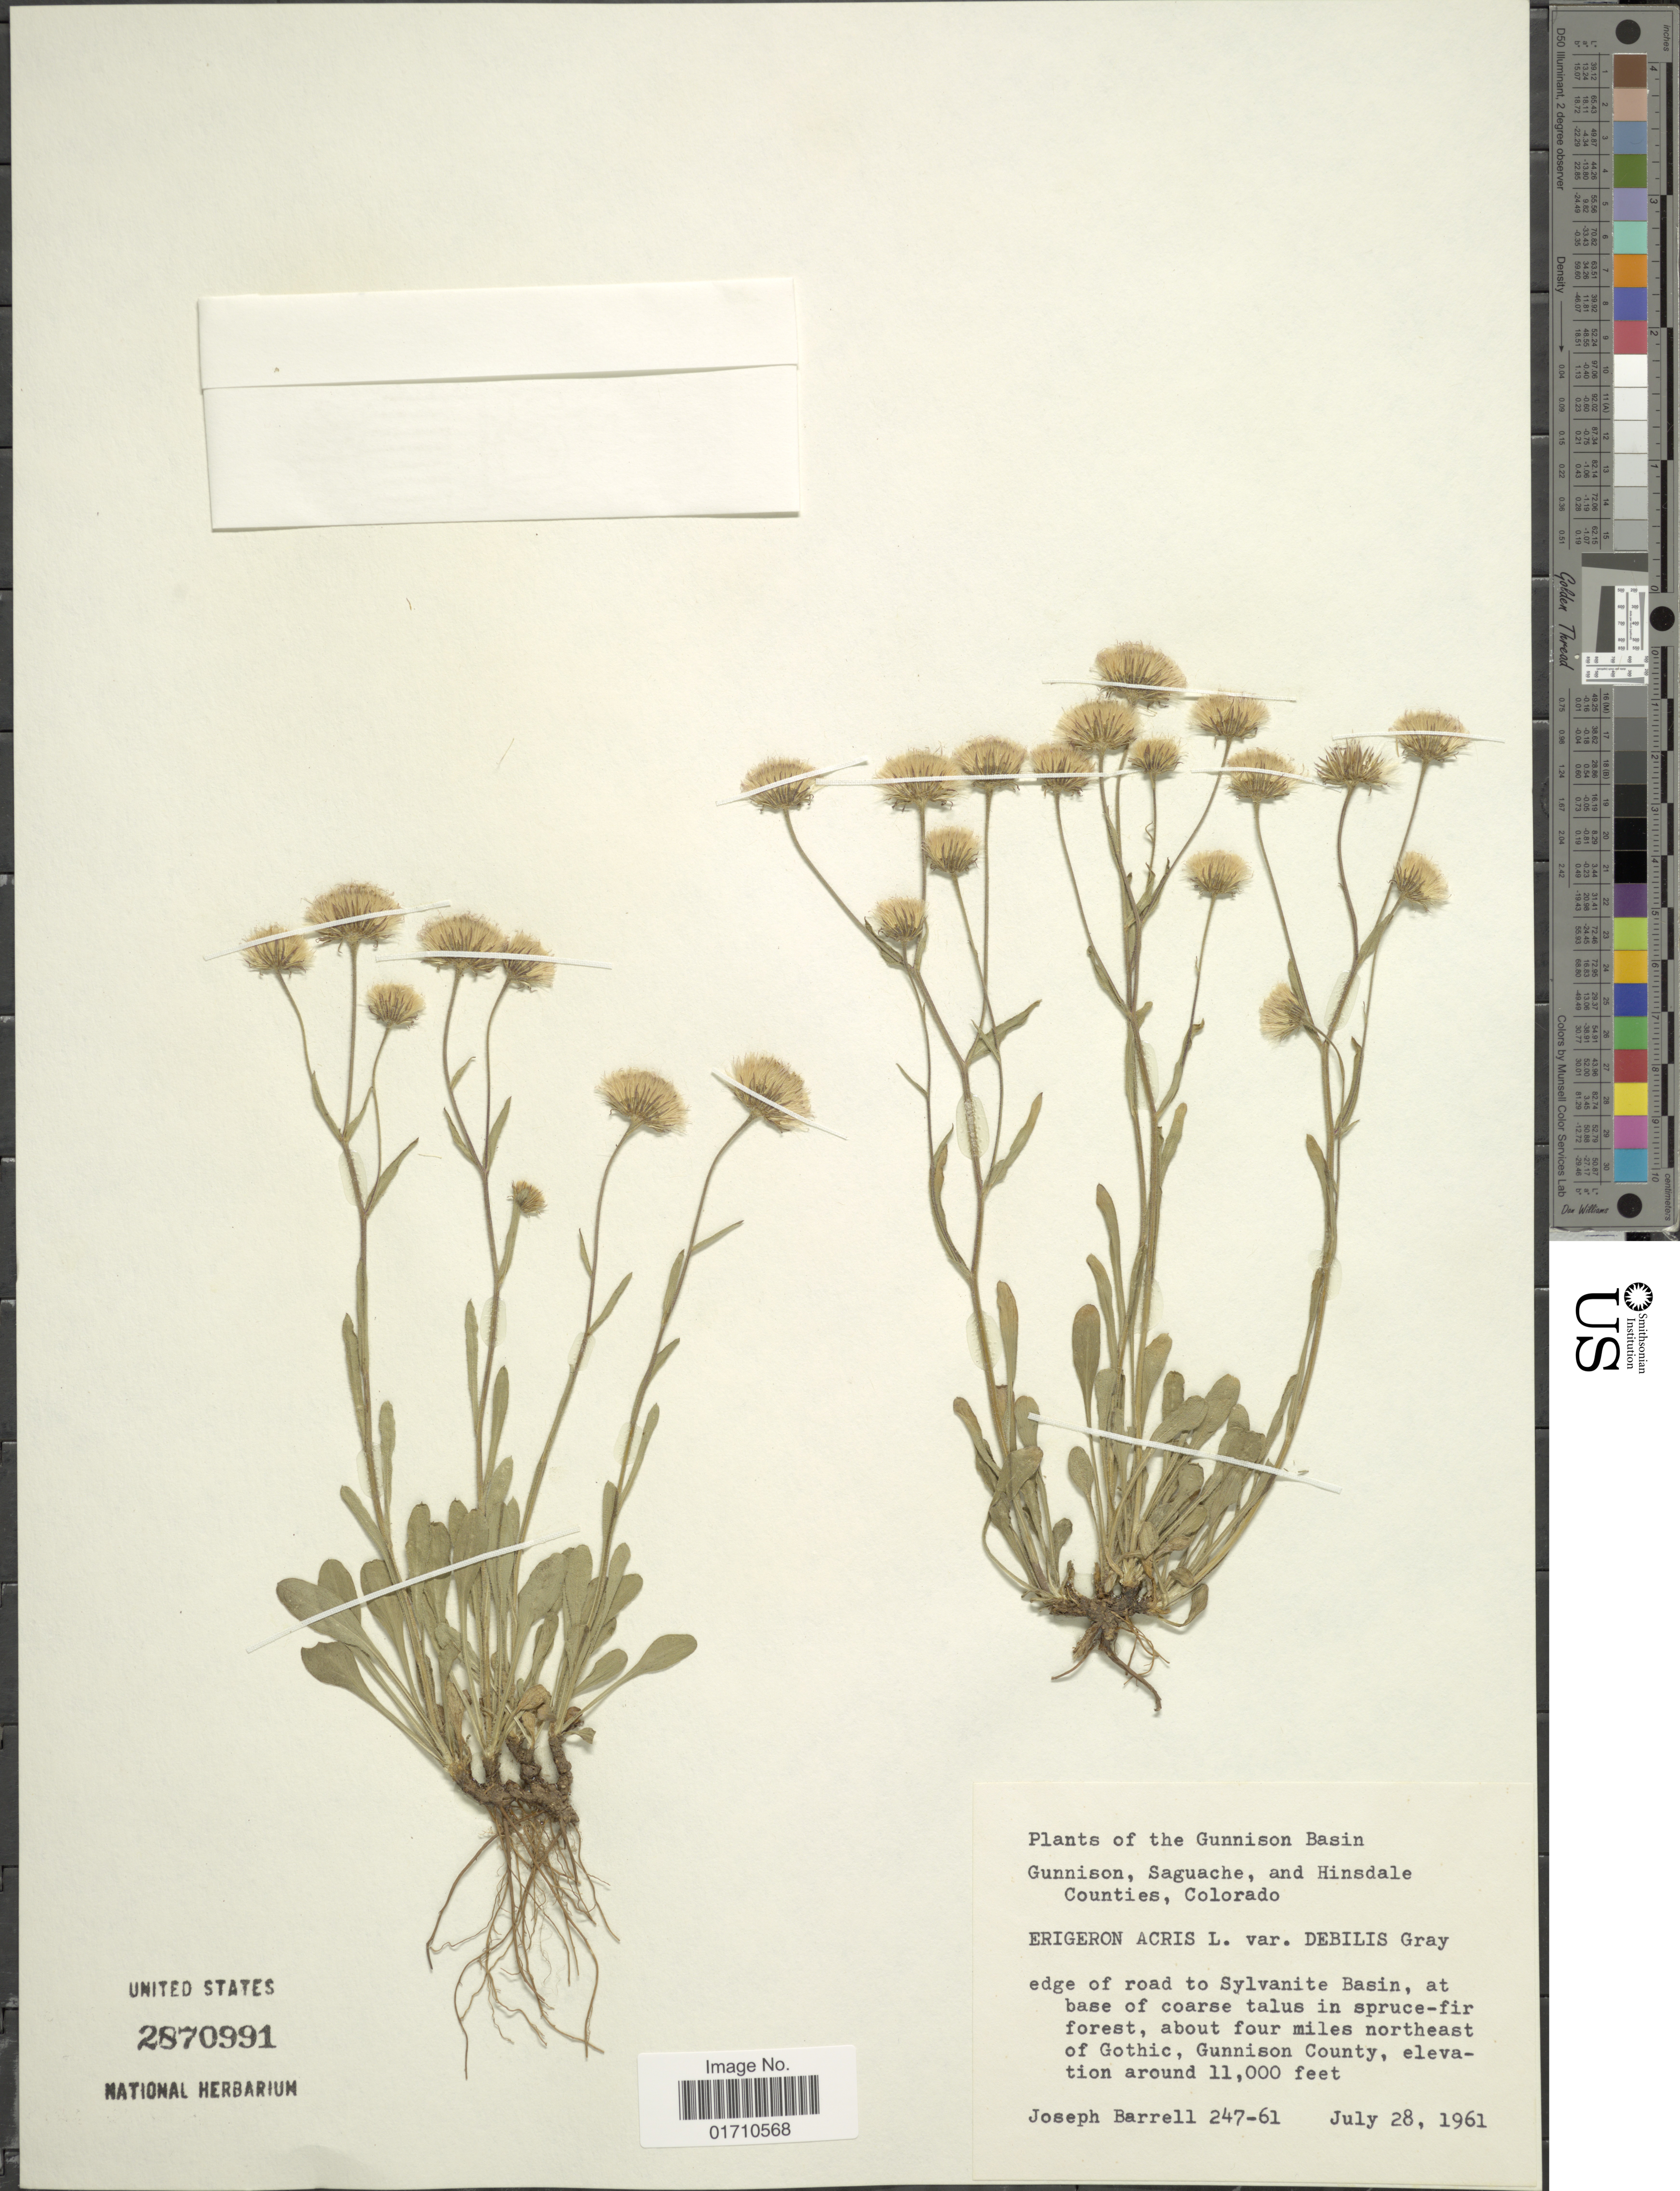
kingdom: Plantae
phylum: Tracheophyta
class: Magnoliopsida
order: Asterales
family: Asteraceae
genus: Erigeron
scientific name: Erigeron acris var. debilis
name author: A. Gray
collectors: J. Barrell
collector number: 247-61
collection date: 1961-07-28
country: United States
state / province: Colorado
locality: The Gunnison Basin Gunnison, Saguache, and Hinsdale Counties, edge of road to Sylvanite Basin, at base of Coarse talus in spruce-fir forest, about four miles northeast of Gothic, Gunnison County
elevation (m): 3353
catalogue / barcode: US 2870991